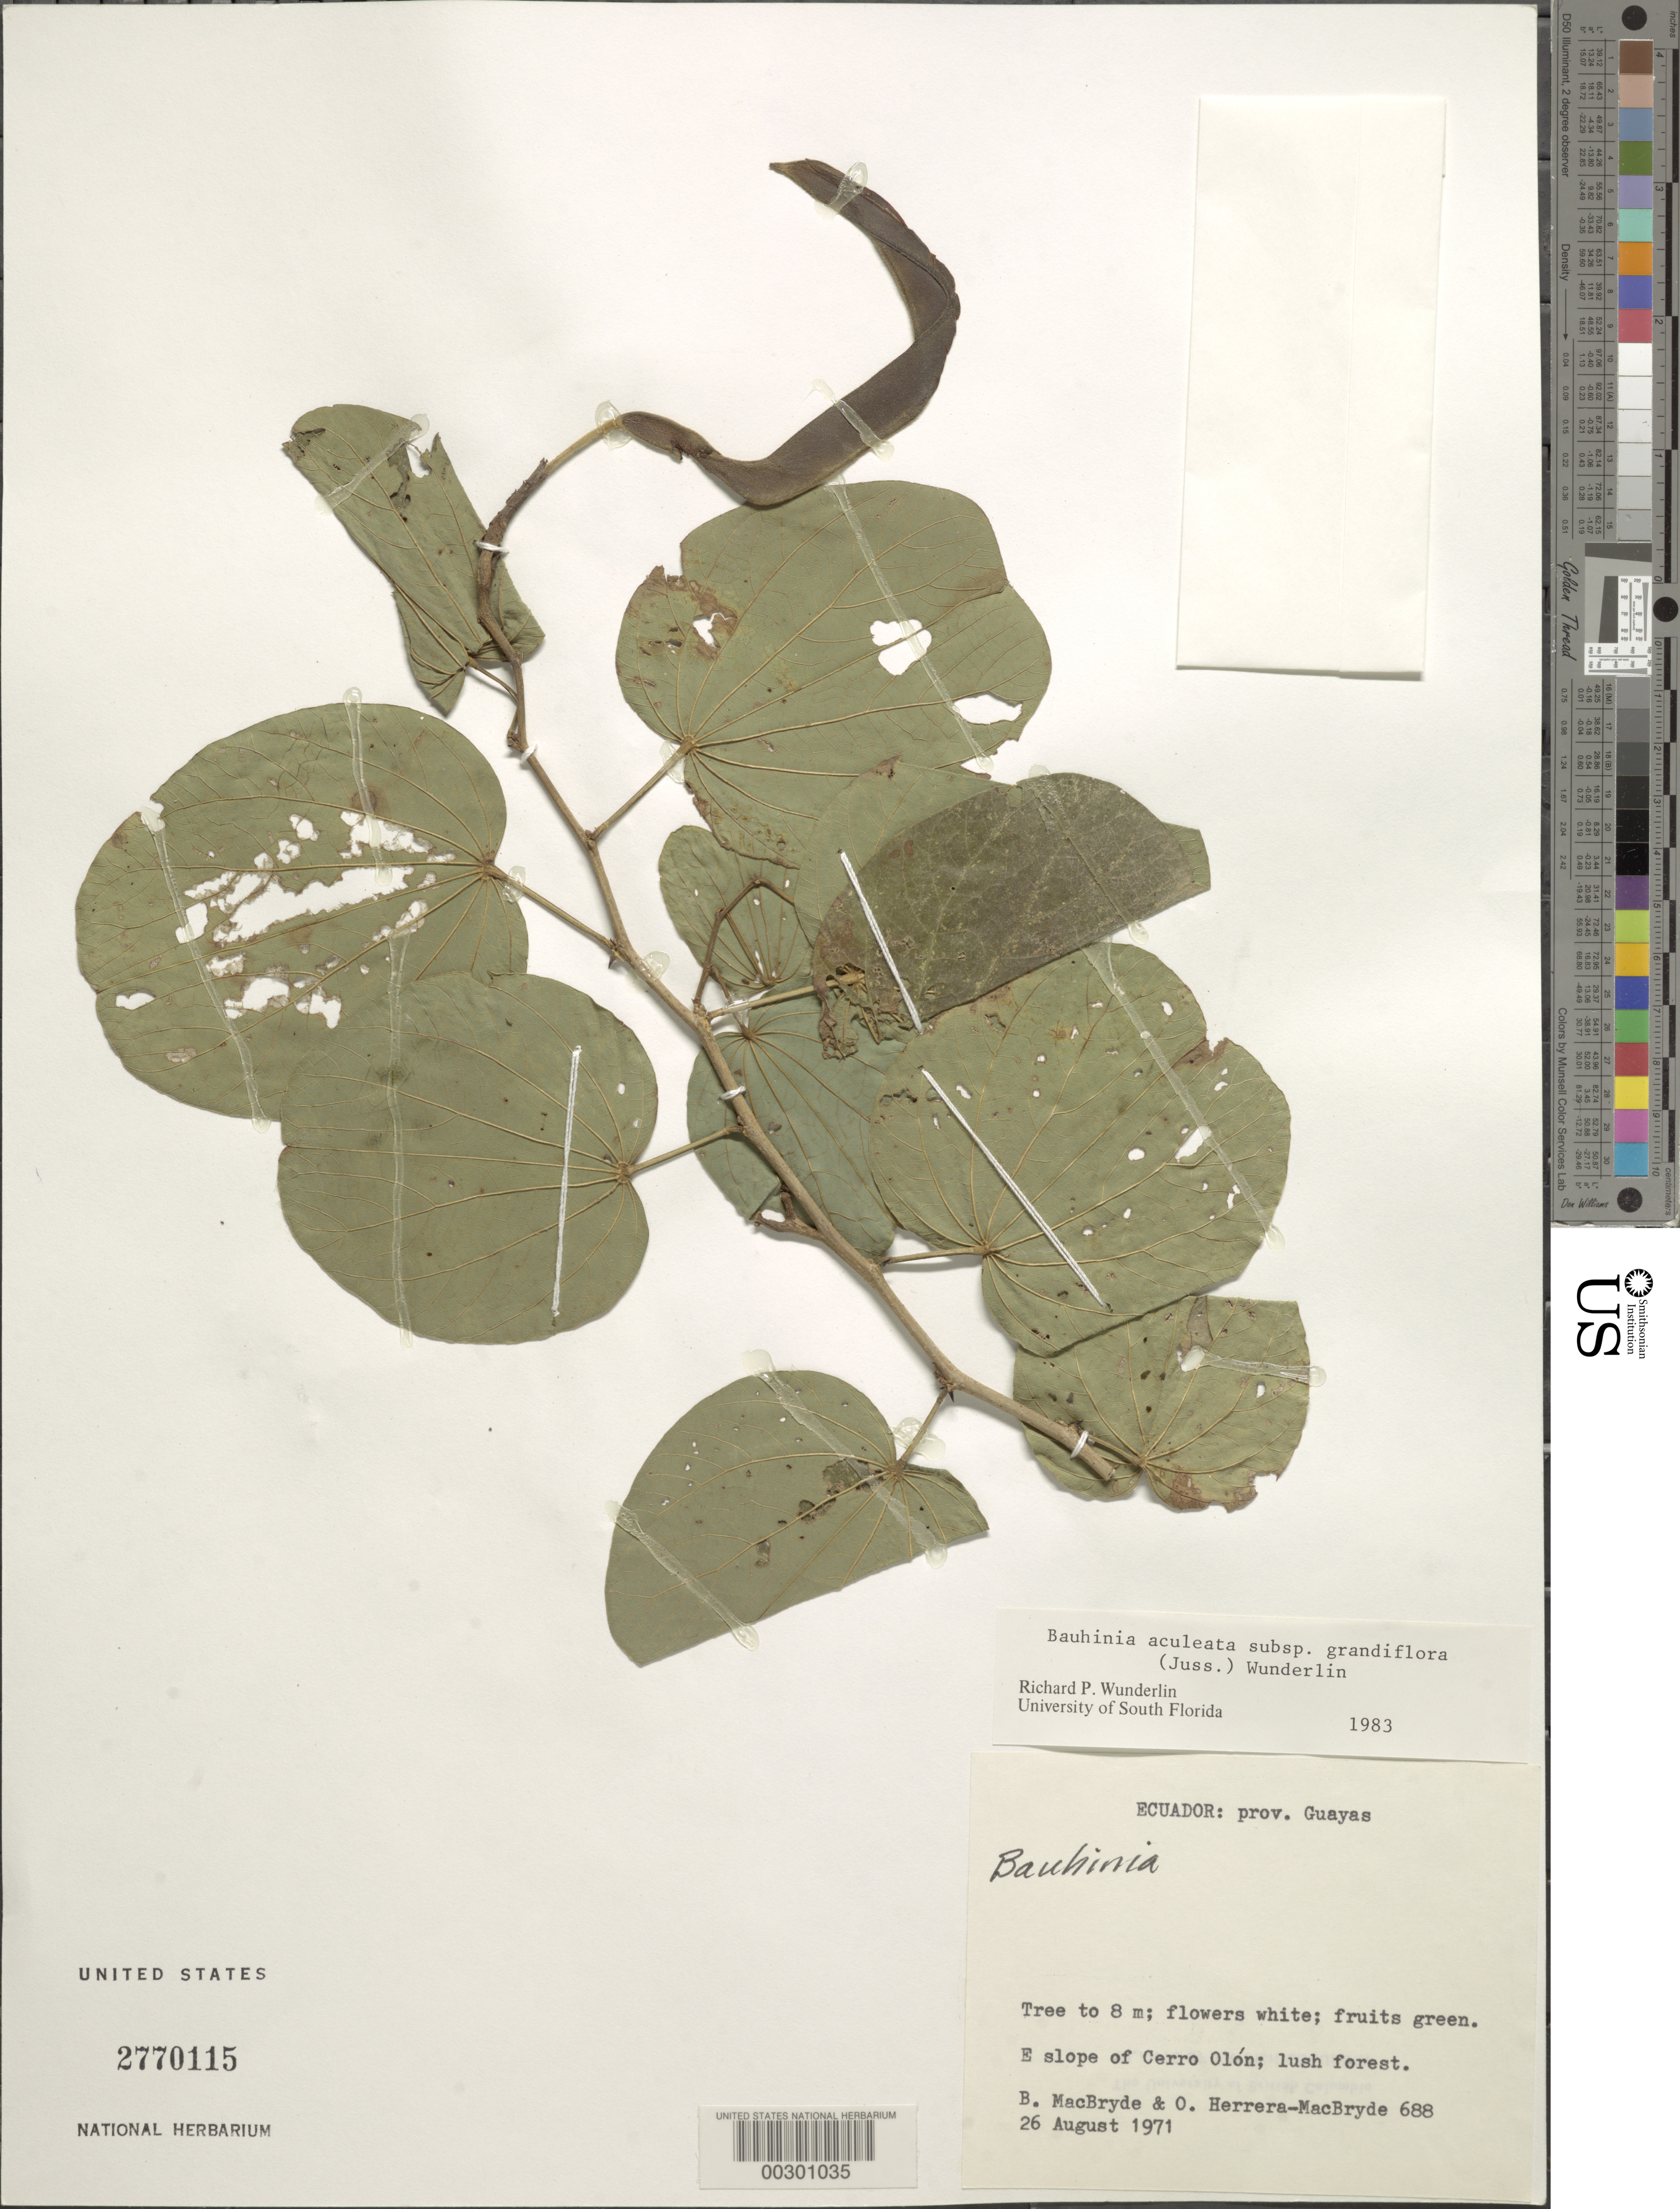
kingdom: Plantae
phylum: Tracheophyta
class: Magnoliopsida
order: Fabales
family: Fabaceae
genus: Bauhinia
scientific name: Bauhinia aculeata subsp. grandiflora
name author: (Juss.) Wunderlin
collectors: B. MacBryde & O. Herrera-Macbryde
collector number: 688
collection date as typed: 26 Aug 1971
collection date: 1971-08-26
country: Ecuador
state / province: Guayas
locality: E slope of Cerro Olon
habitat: Lush forest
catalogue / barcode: US 2770115